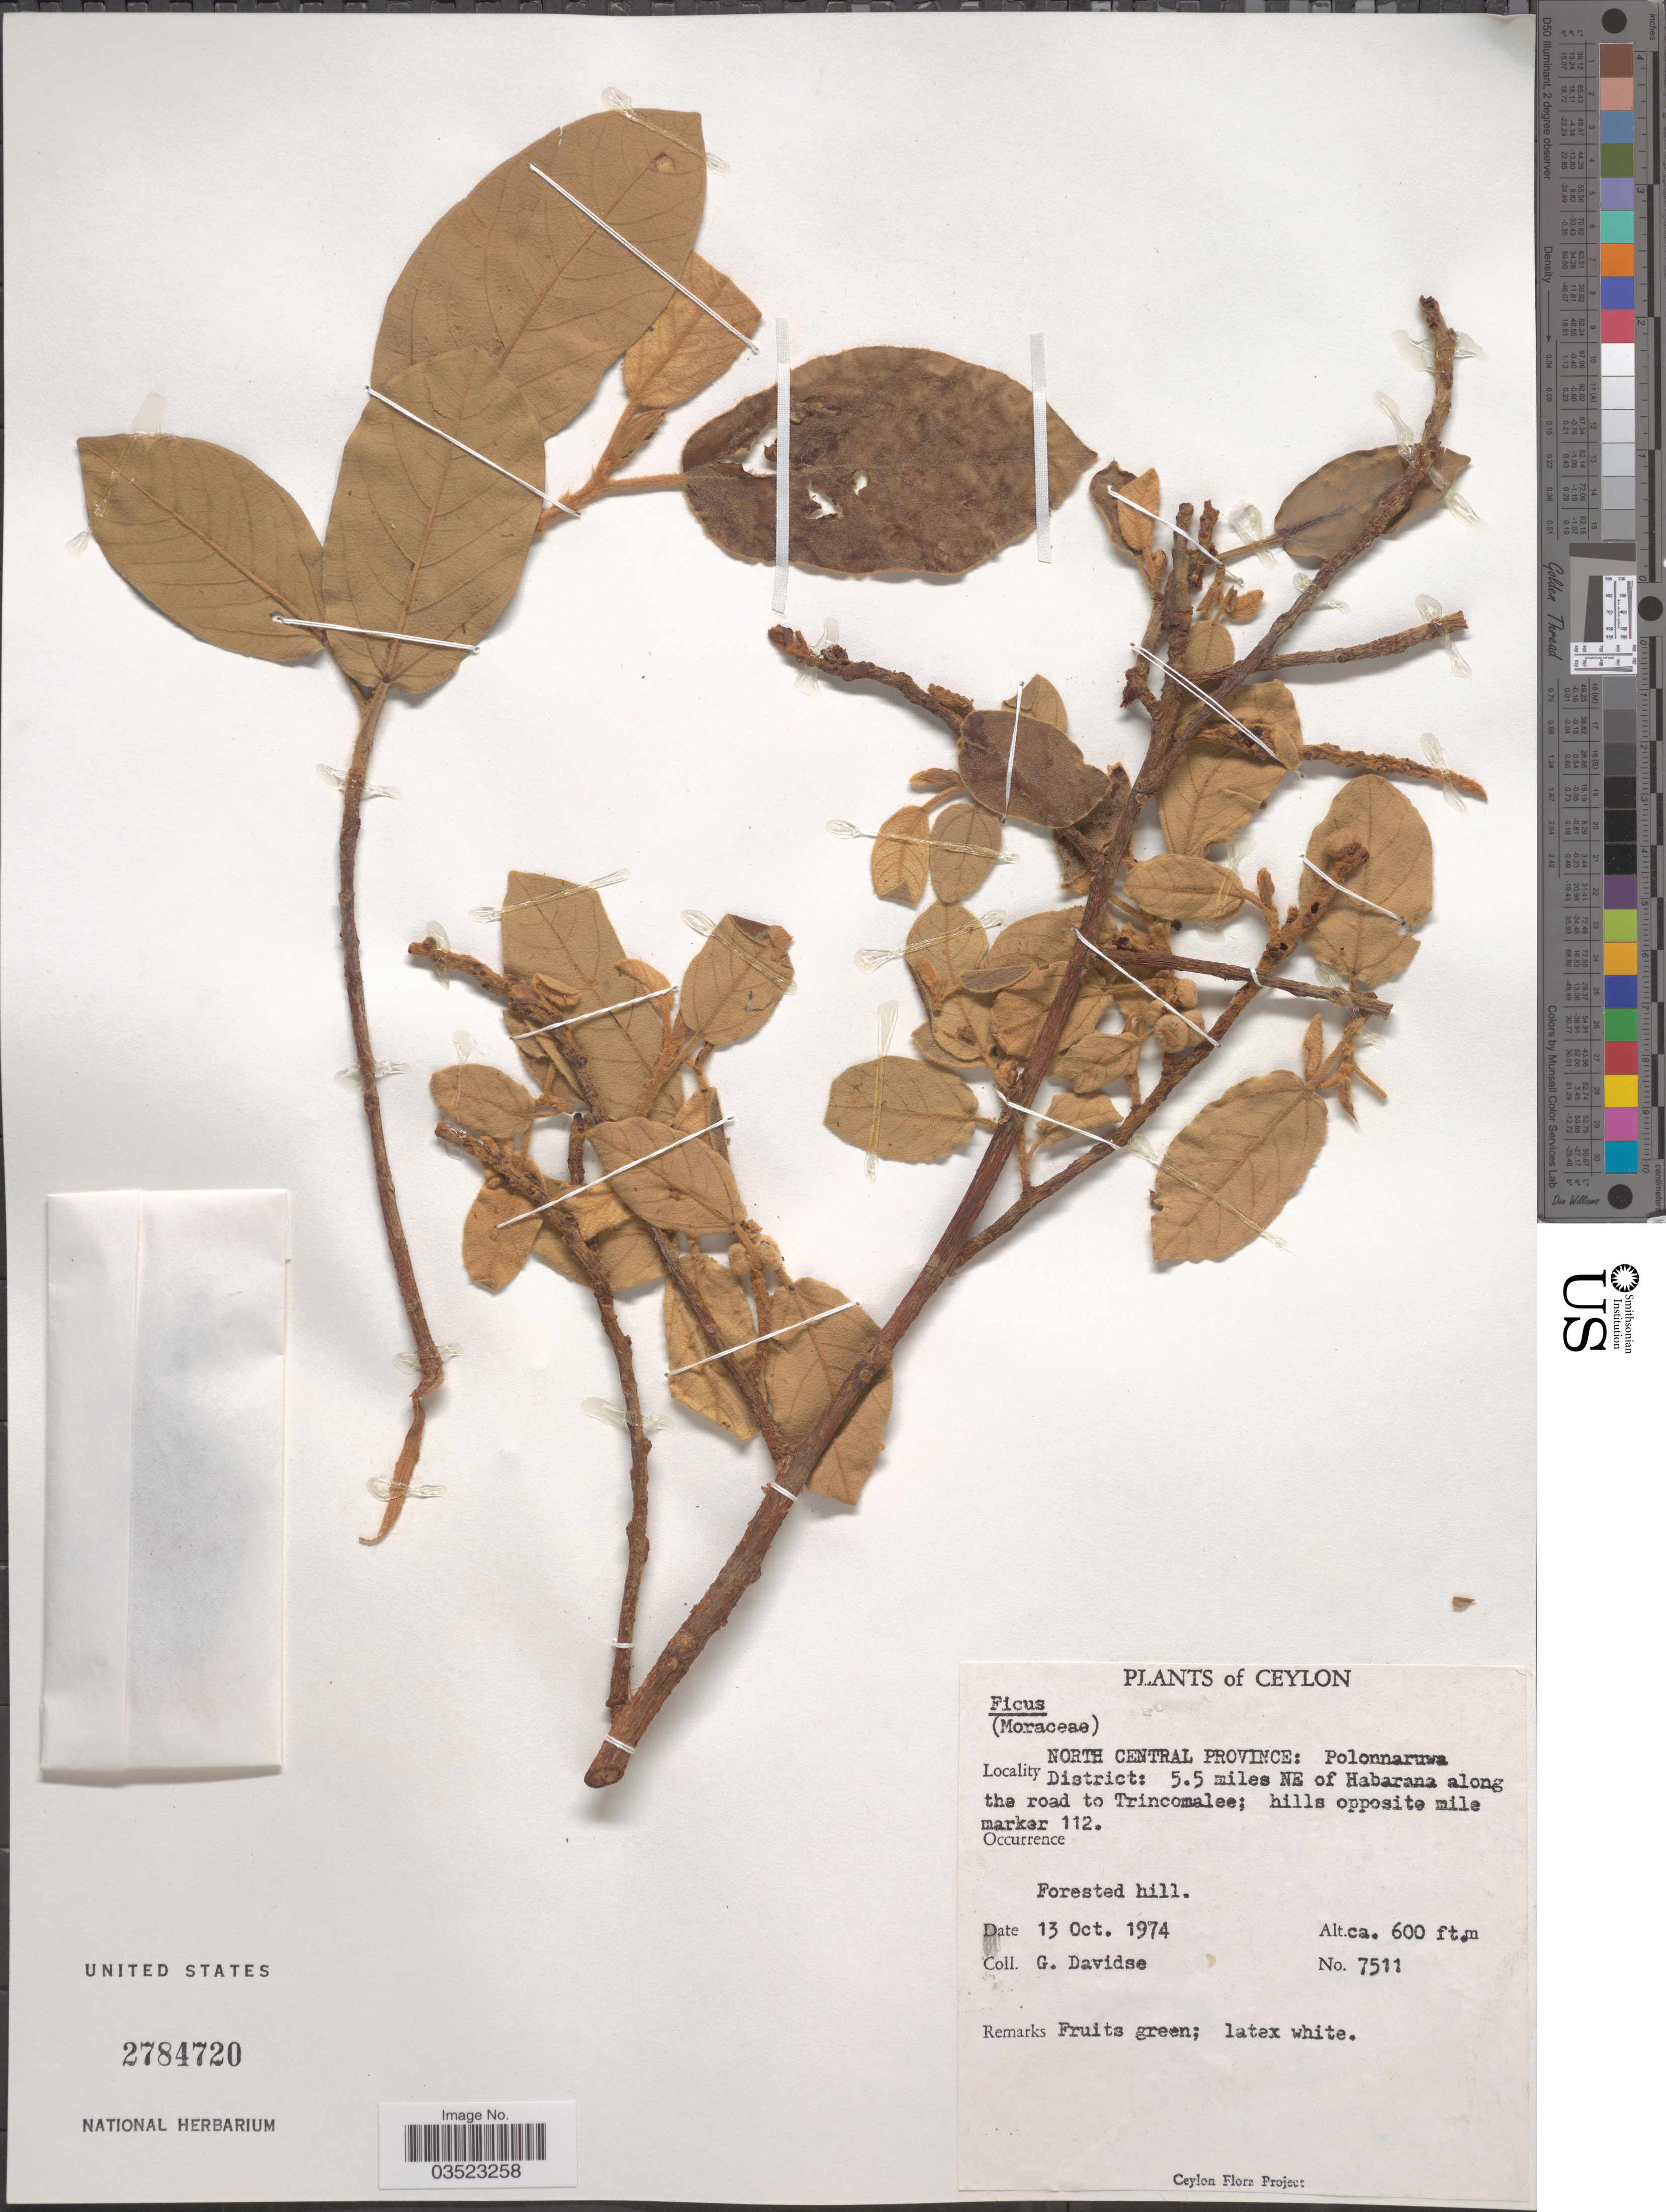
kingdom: Plantae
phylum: Tracheophyta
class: Magnoliopsida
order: Rosales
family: Moraceae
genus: Ficus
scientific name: Ficus sp.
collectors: G. Davidse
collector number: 7511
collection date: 1974-10-13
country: Sri Lanka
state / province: North Central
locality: Ceylon. Polonnaruwa District: 5.5 miles NE of Habarana along the road to Trincomalee; hills opposite mile marker 112.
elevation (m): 183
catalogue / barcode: US 2784720